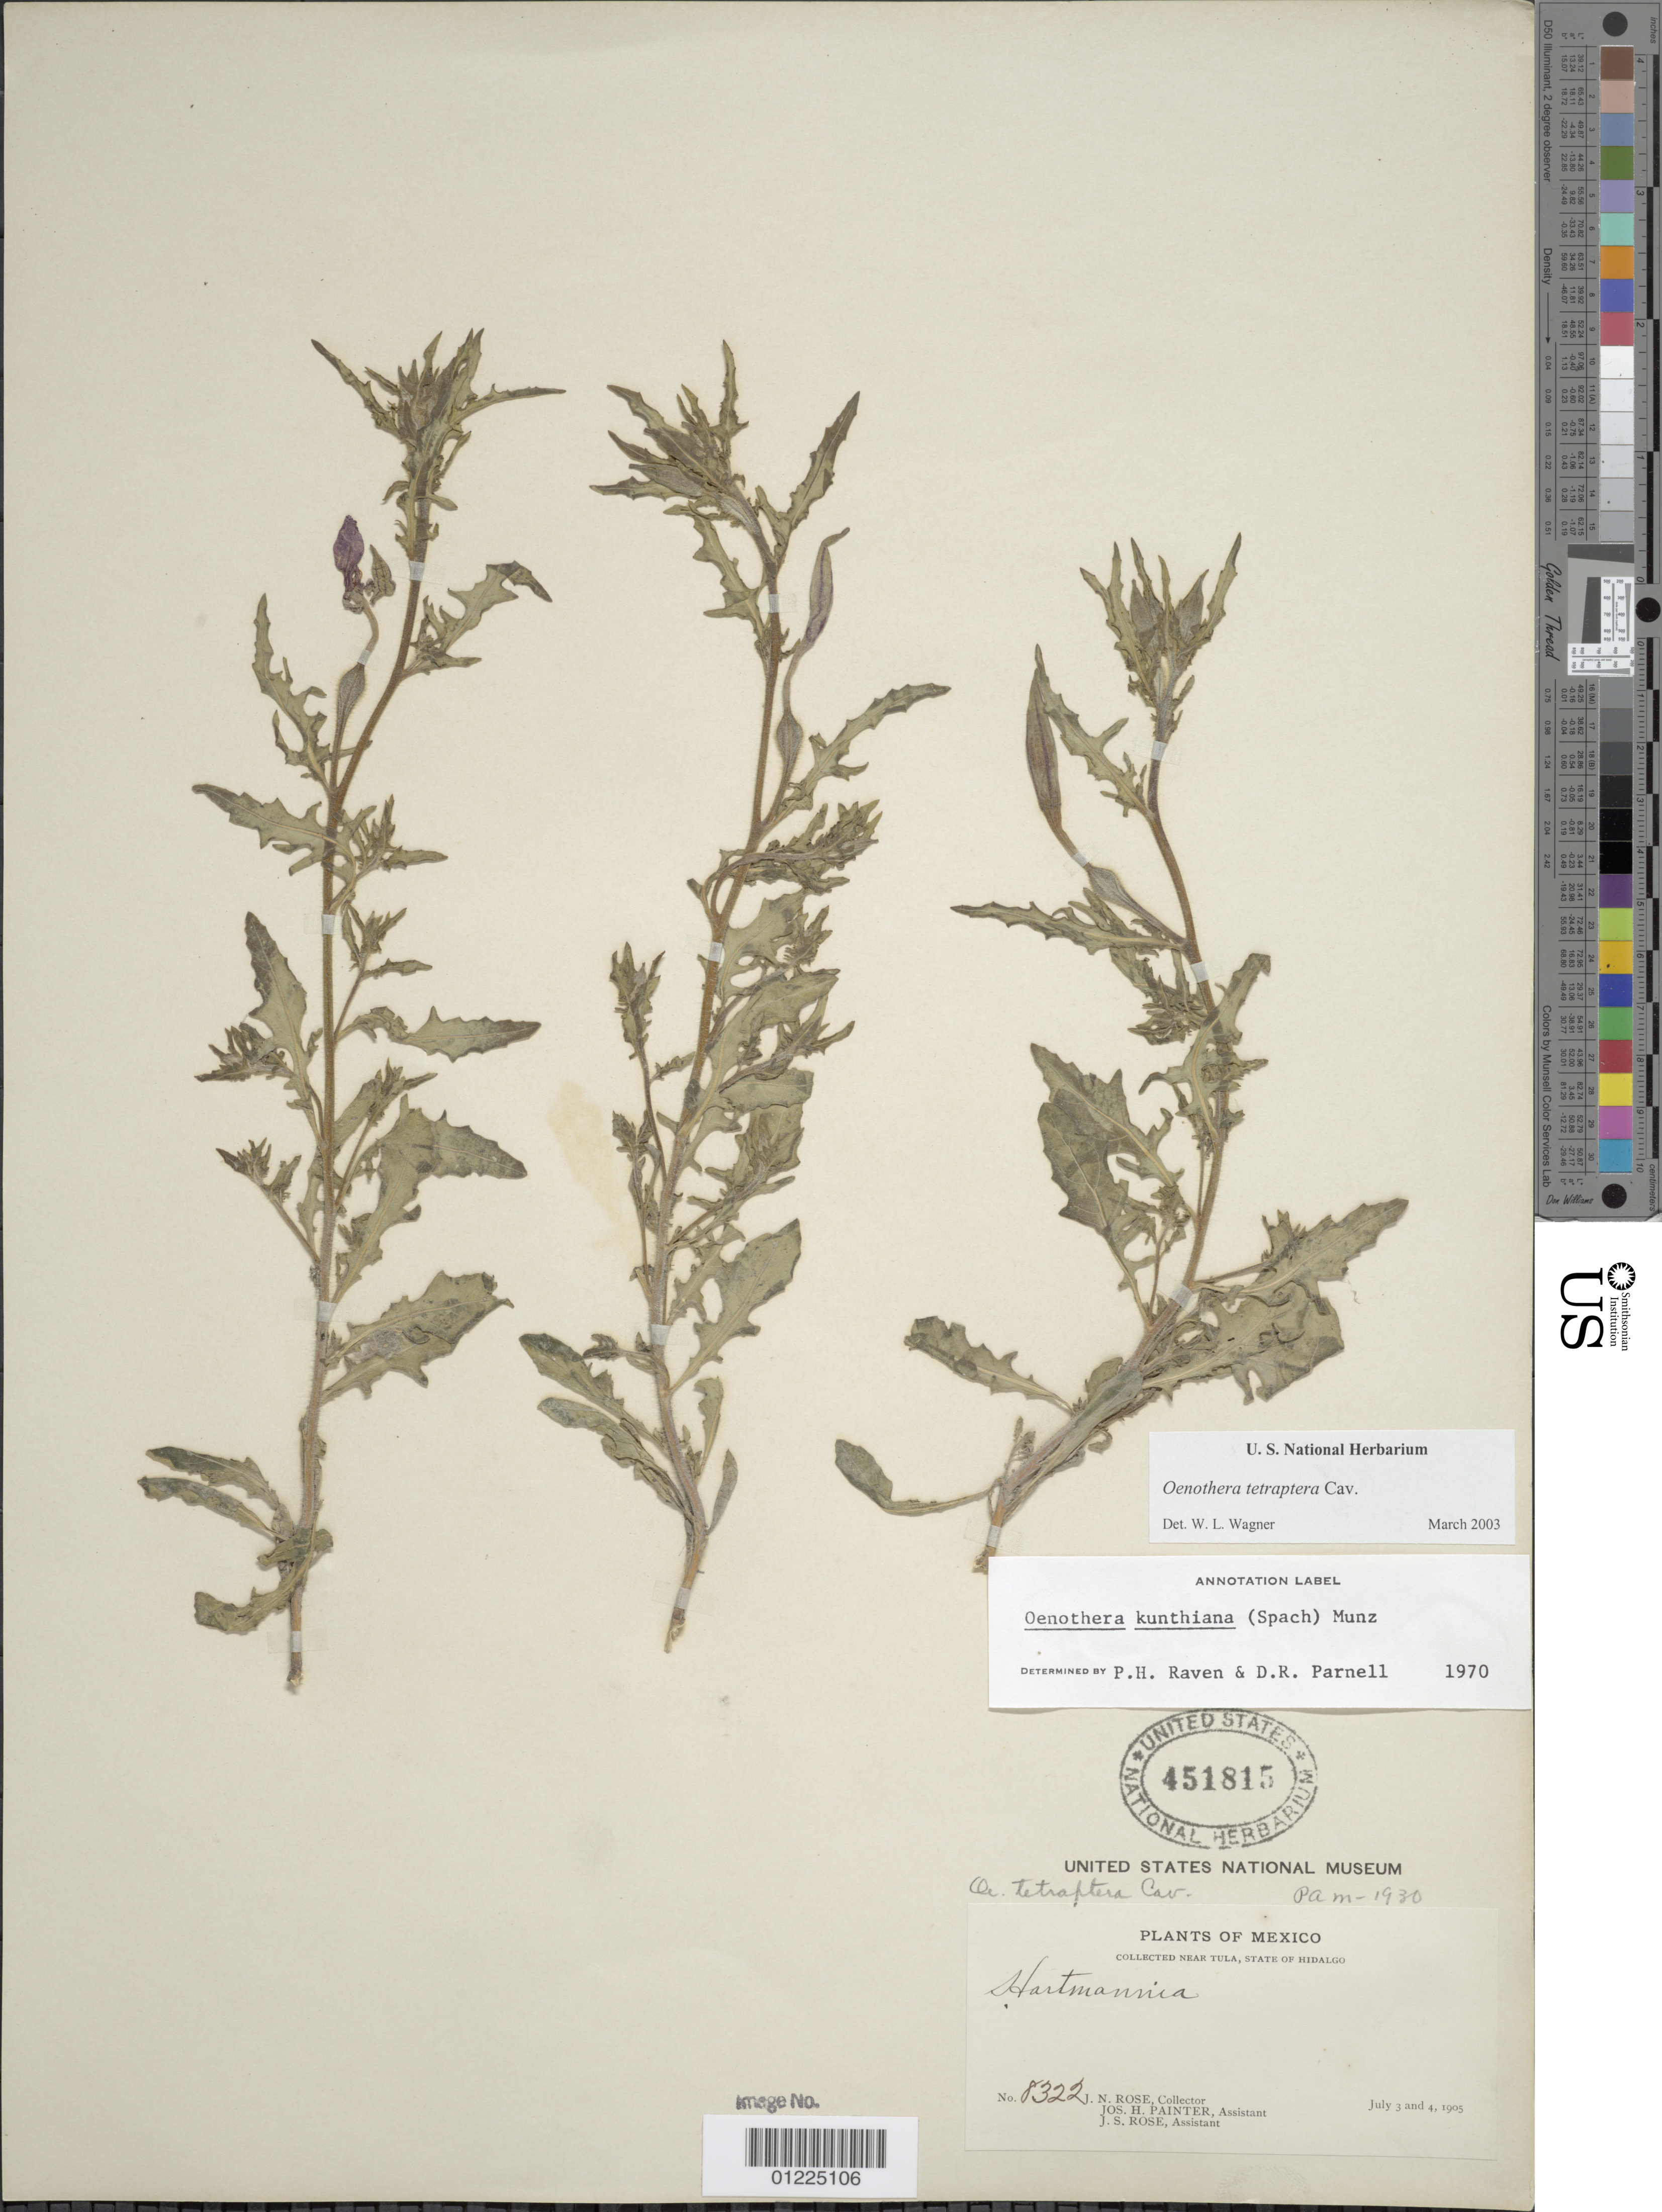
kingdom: Plantae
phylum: Tracheophyta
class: Magnoliopsida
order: Myrtales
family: Onagraceae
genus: Oenothera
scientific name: Oenothera tetraptera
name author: Cav.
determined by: Raven, P. H.; Parnell, D. R.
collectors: J. N. Rose, J. H. Painter & J. S. Rose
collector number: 8322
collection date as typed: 03 Jul 1905 to 04 Jul 1905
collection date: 1905-07-03/1905-07-04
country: Mexico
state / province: Hidalgo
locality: Near Tula.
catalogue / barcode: US 451815